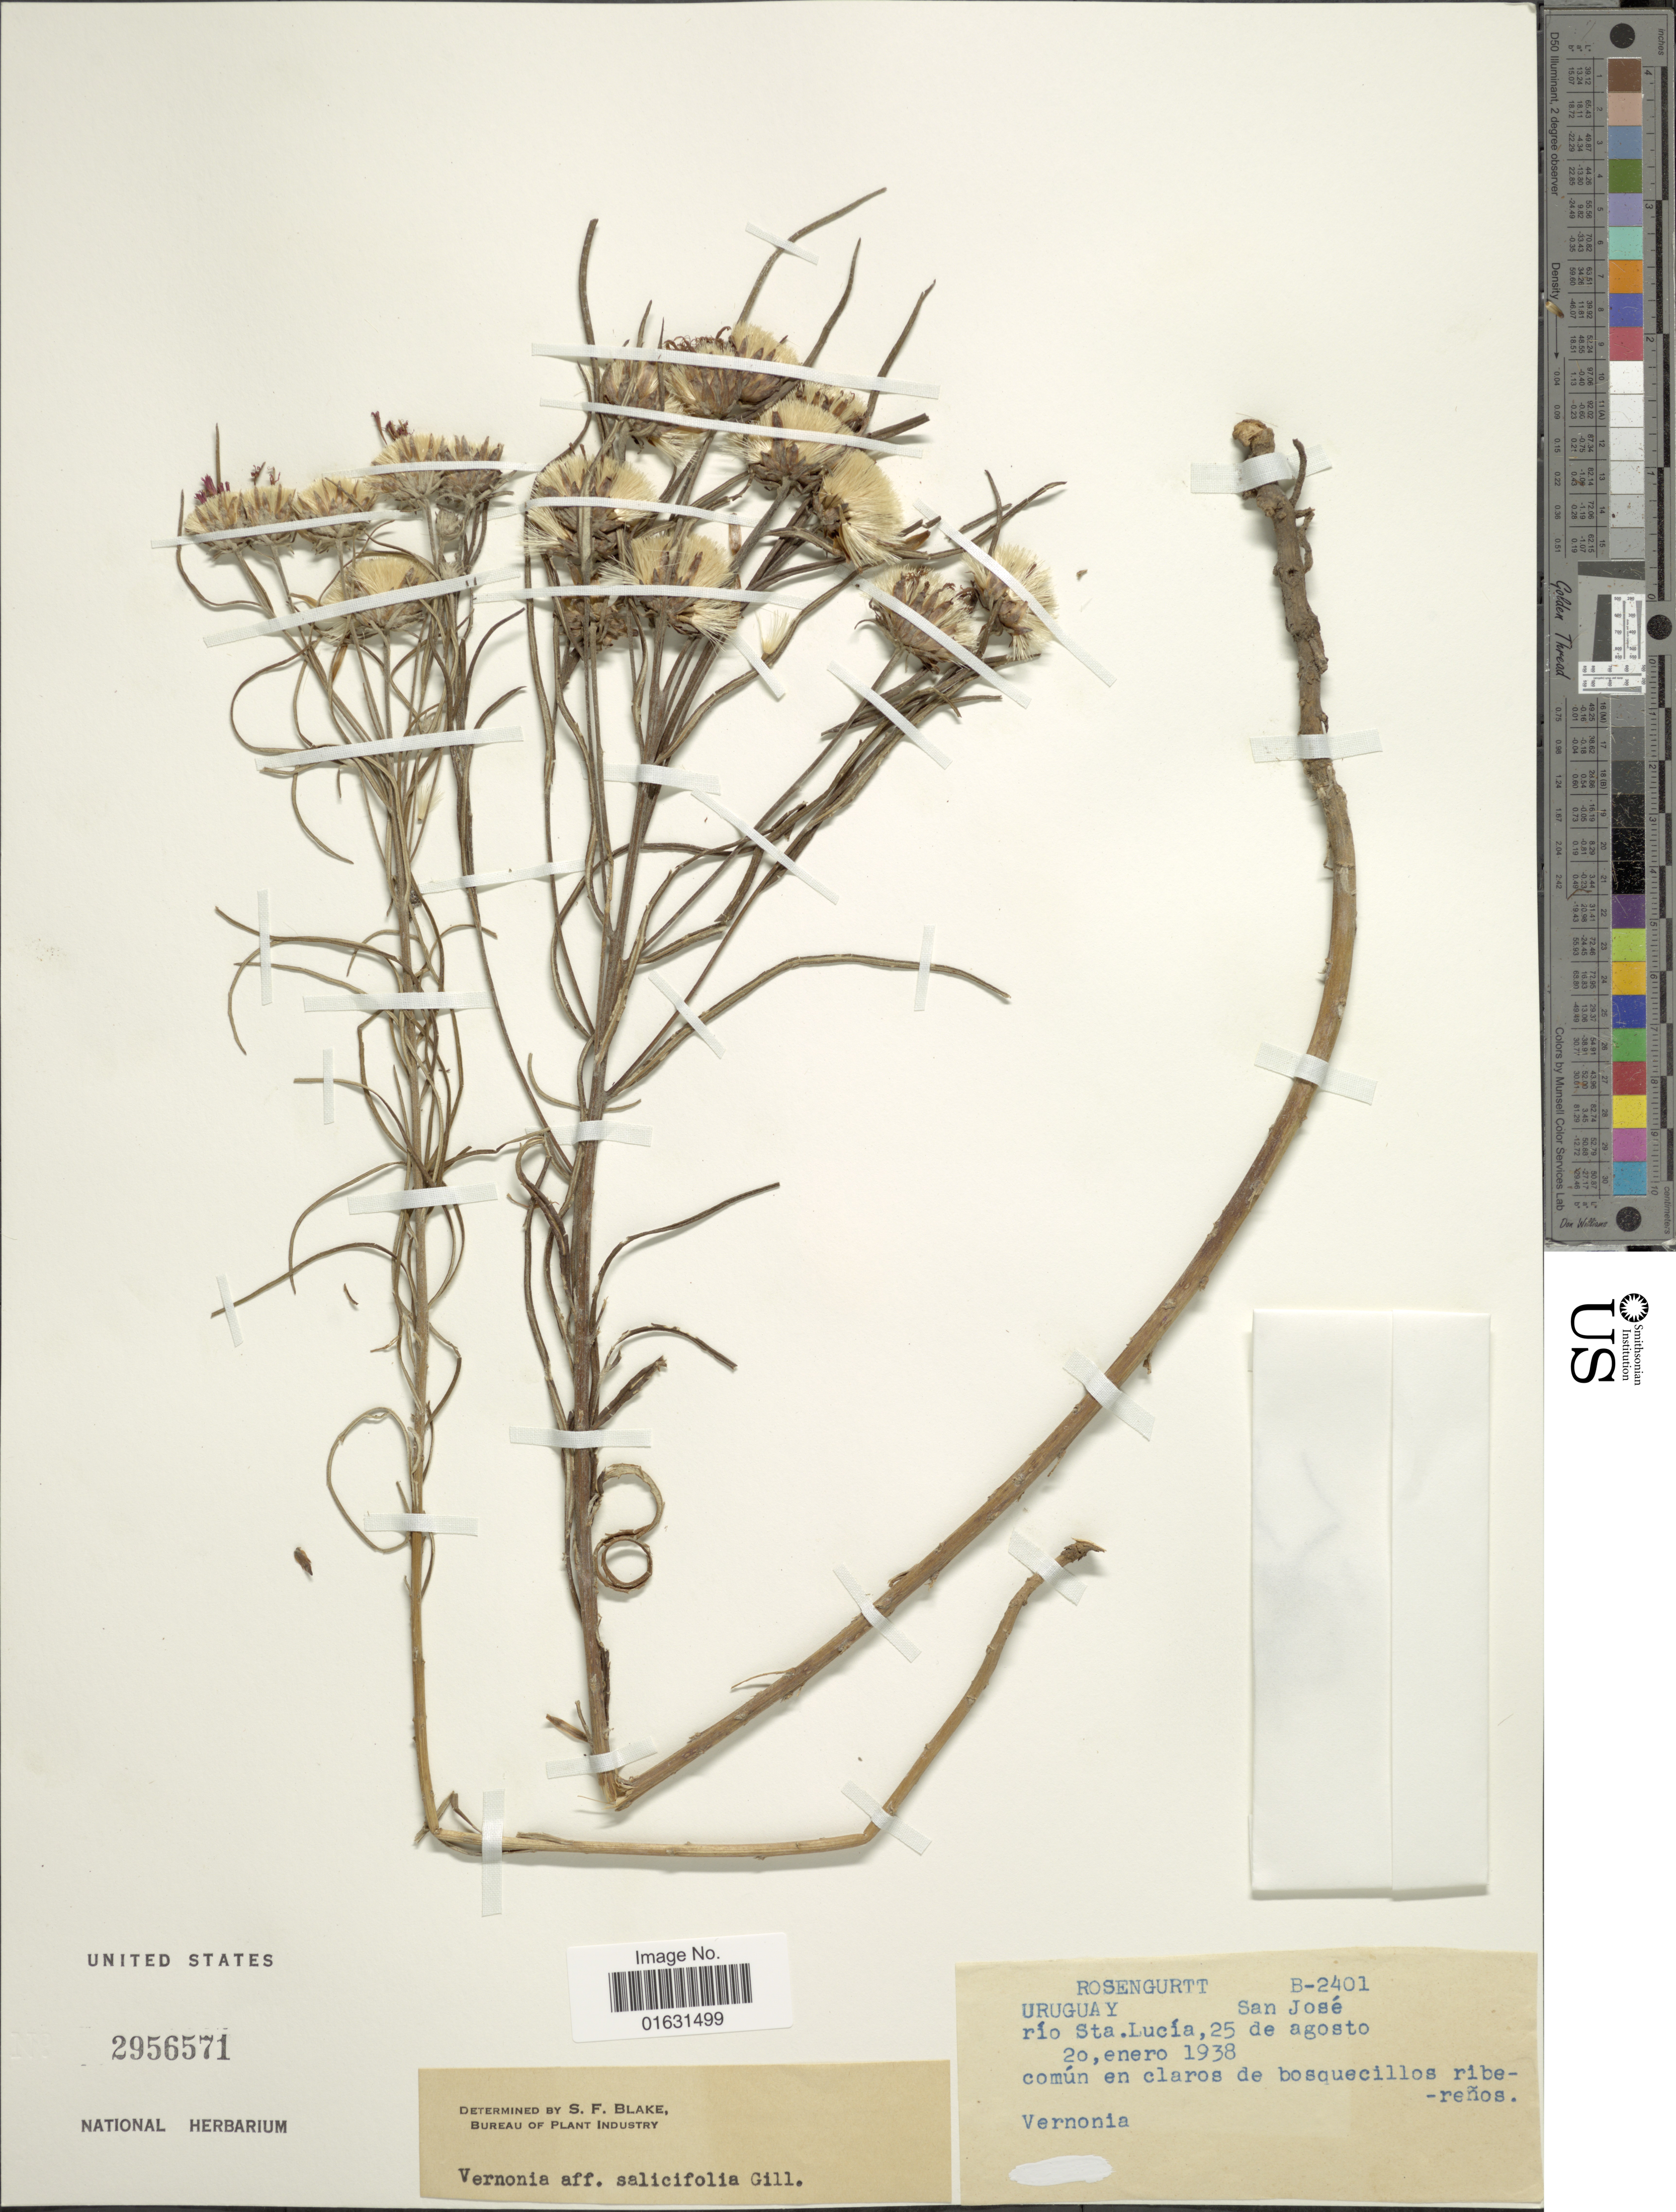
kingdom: Plantae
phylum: Tracheophyta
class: Magnoliopsida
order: Asterales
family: Asteraceae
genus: Lessingianthus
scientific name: Lessingianthus rubricaulis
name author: (Humb. & Bonpl.) H. Rob.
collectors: Rosengurtt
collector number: B-2401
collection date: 1938-01-20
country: Uruguay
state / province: San Jose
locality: Rio Sta. Lucia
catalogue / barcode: US 2956571